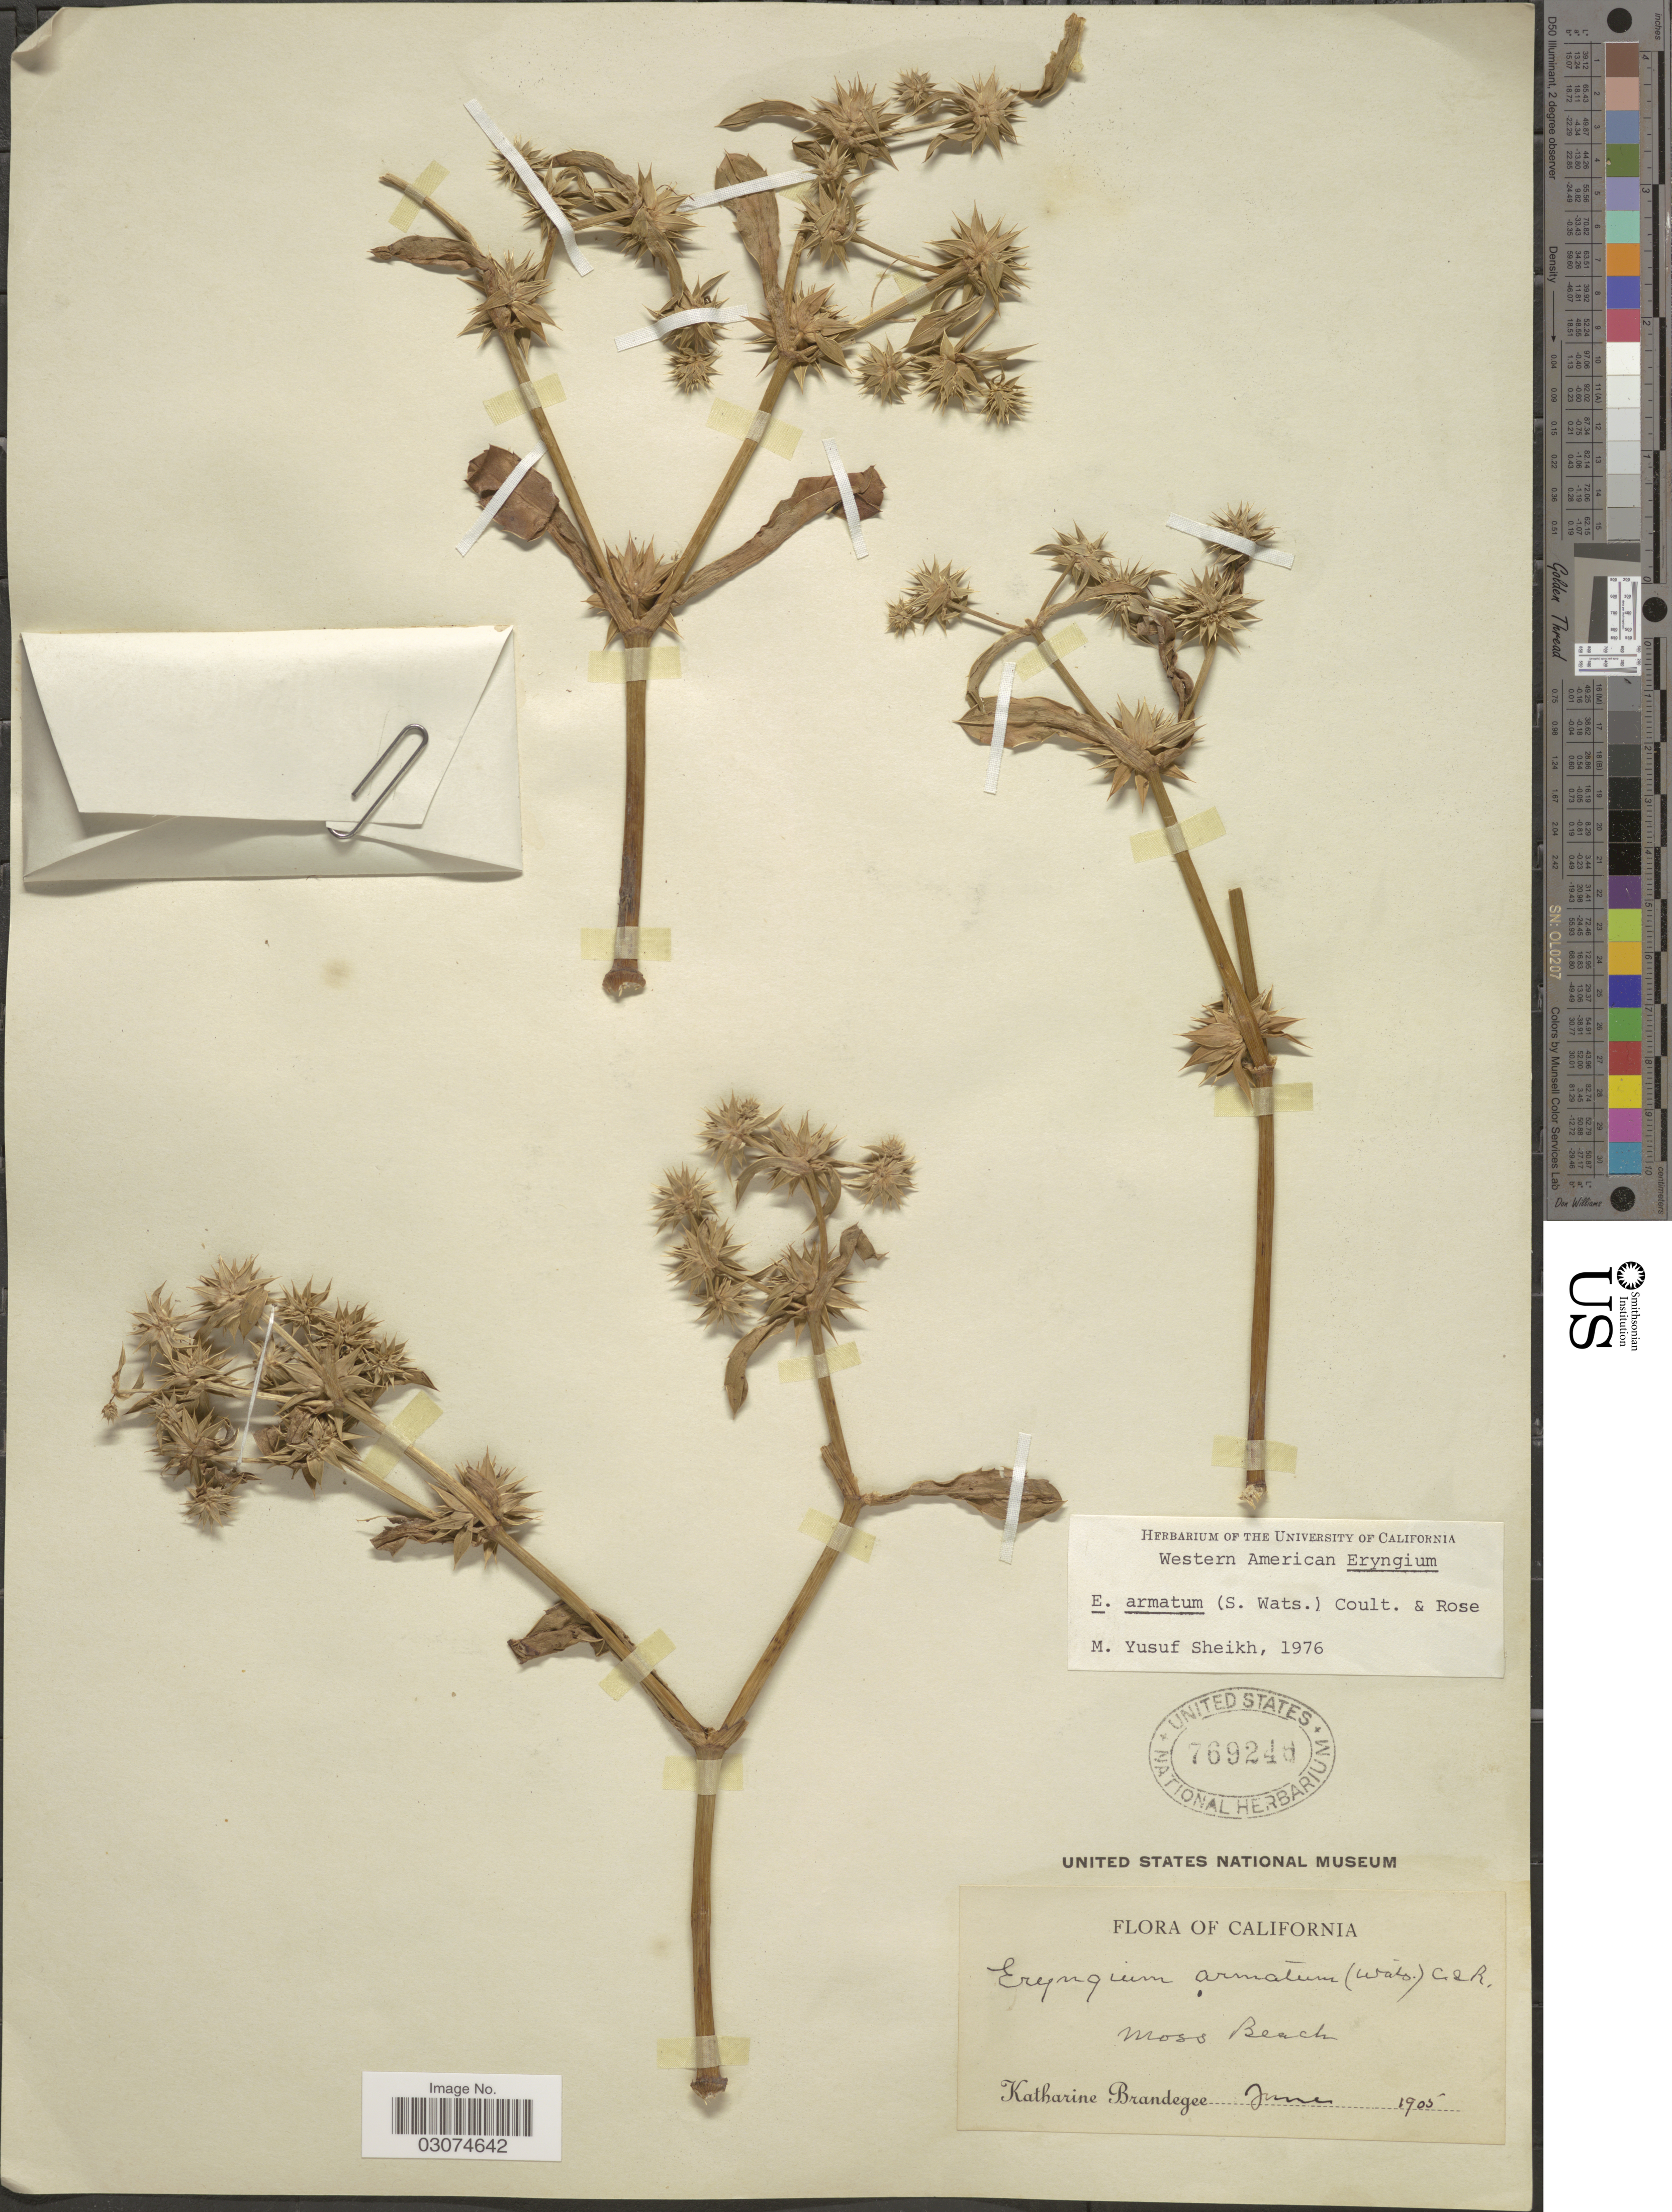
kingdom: Plantae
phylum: Tracheophyta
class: Magnoliopsida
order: Apiales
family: Apiaceae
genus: Eryngium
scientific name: Eryngium armatum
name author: (S. Watson) J.M. Coult. & Rose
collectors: M. K. Brandegee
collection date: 1905-06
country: United States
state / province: California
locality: Moss Beach.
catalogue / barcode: US 769248